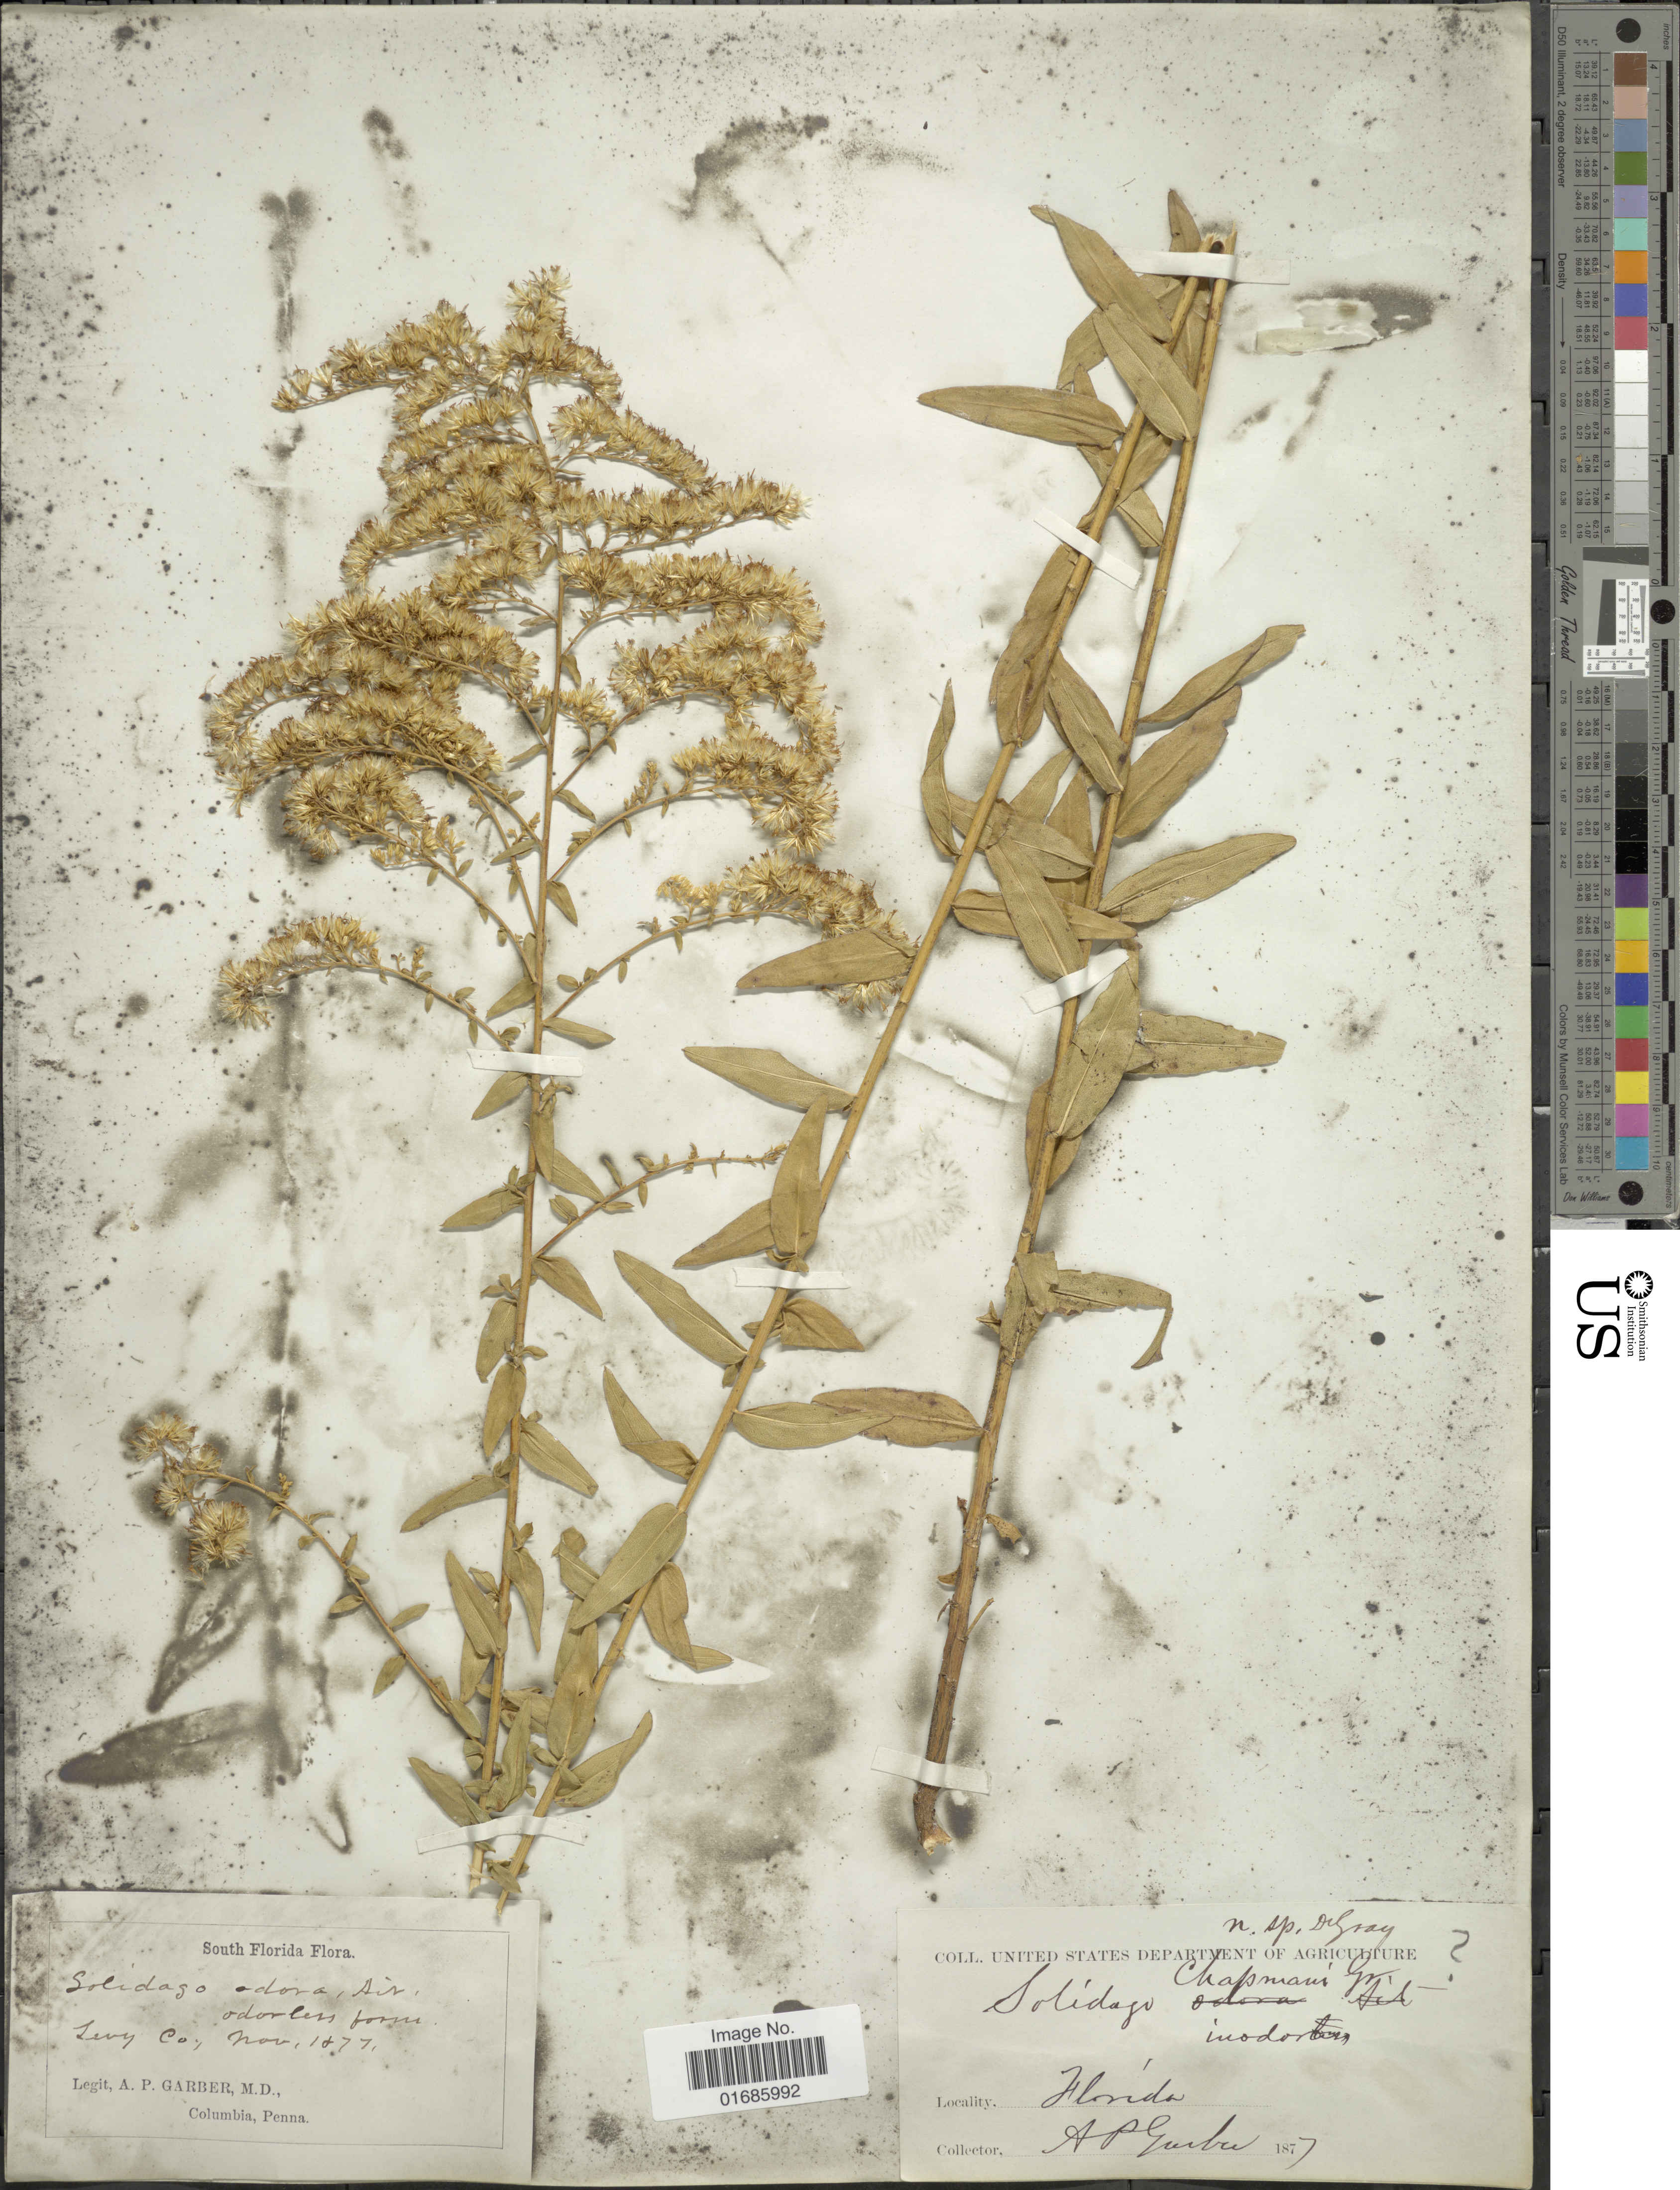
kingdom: Plantae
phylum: Tracheophyta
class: Magnoliopsida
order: Asterales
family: Asteraceae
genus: Solidago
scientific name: Solidago chapmanii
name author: Torr. & A. Gray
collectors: A. P. Garber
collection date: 1877-11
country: United States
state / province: Florida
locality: Levy Co.